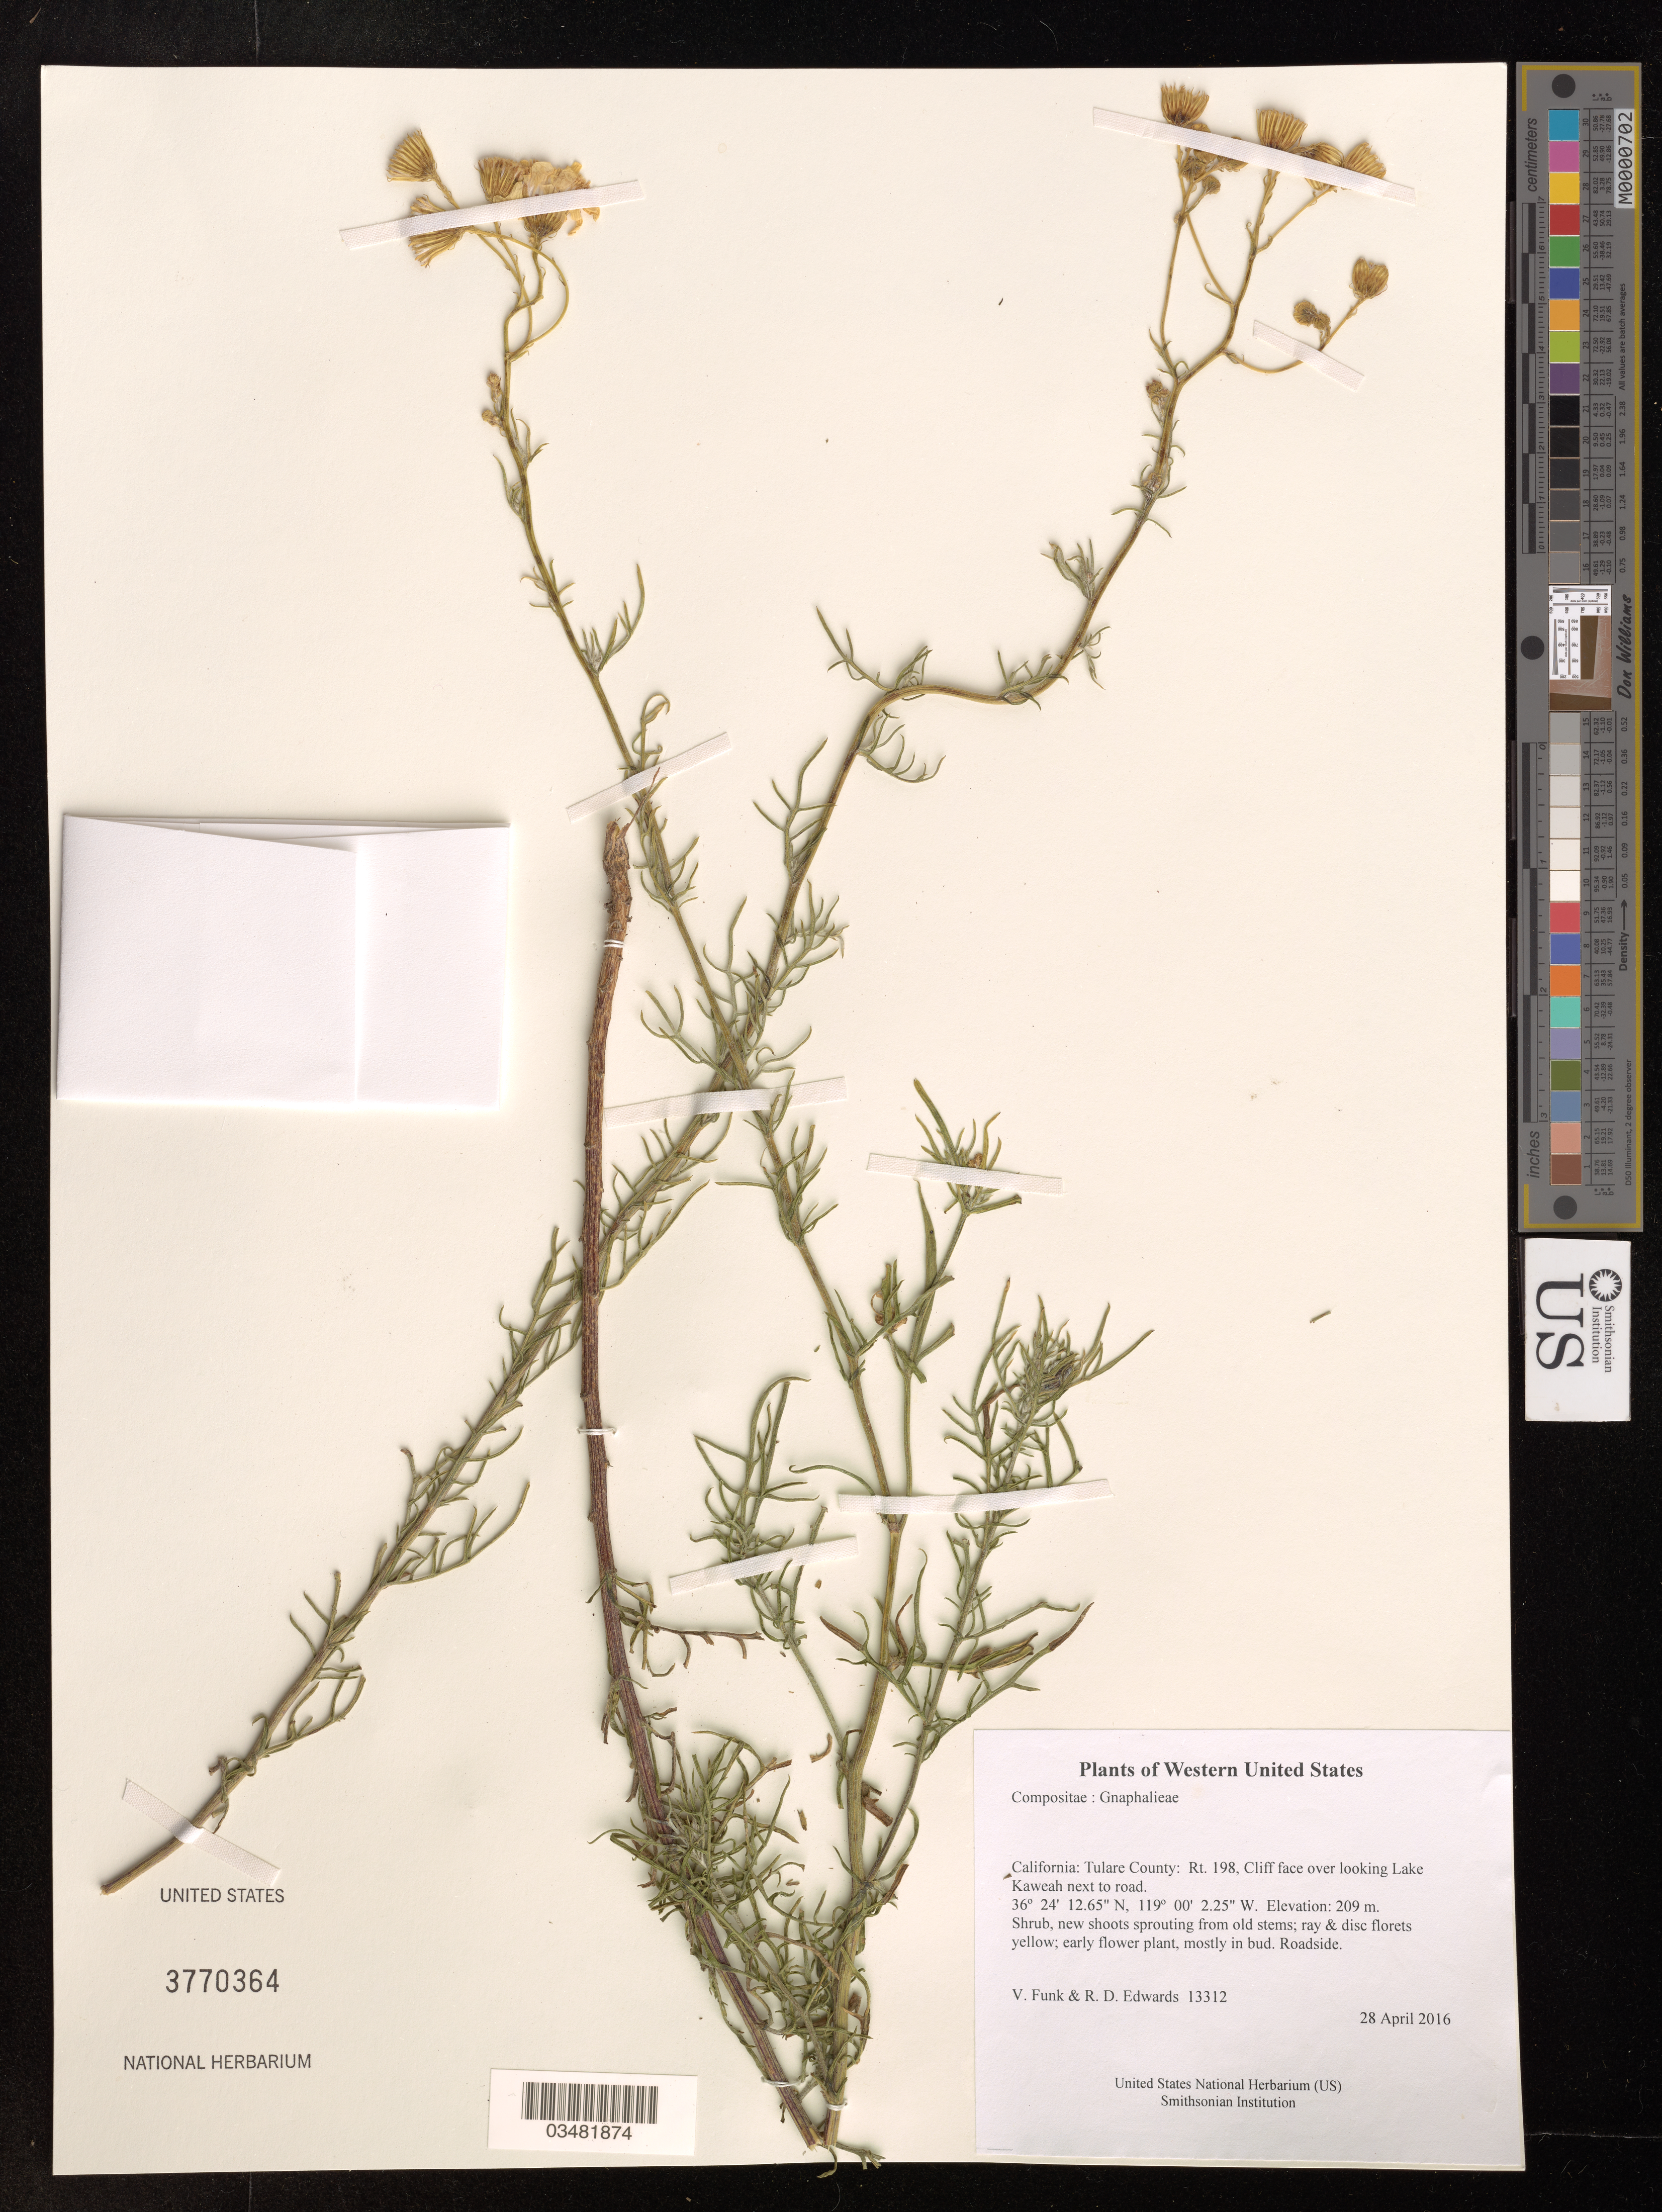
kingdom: Plantae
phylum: Tracheophyta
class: Magnoliopsida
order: Asterales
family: Asteraceae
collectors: R.D. Edwards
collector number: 13312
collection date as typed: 28 April 2016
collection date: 2016-04-28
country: United States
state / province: California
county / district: Tulare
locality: Rt. 198, Cliff face over looking Lake Kaweah next to road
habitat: Roadside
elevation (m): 209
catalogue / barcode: US 3770364